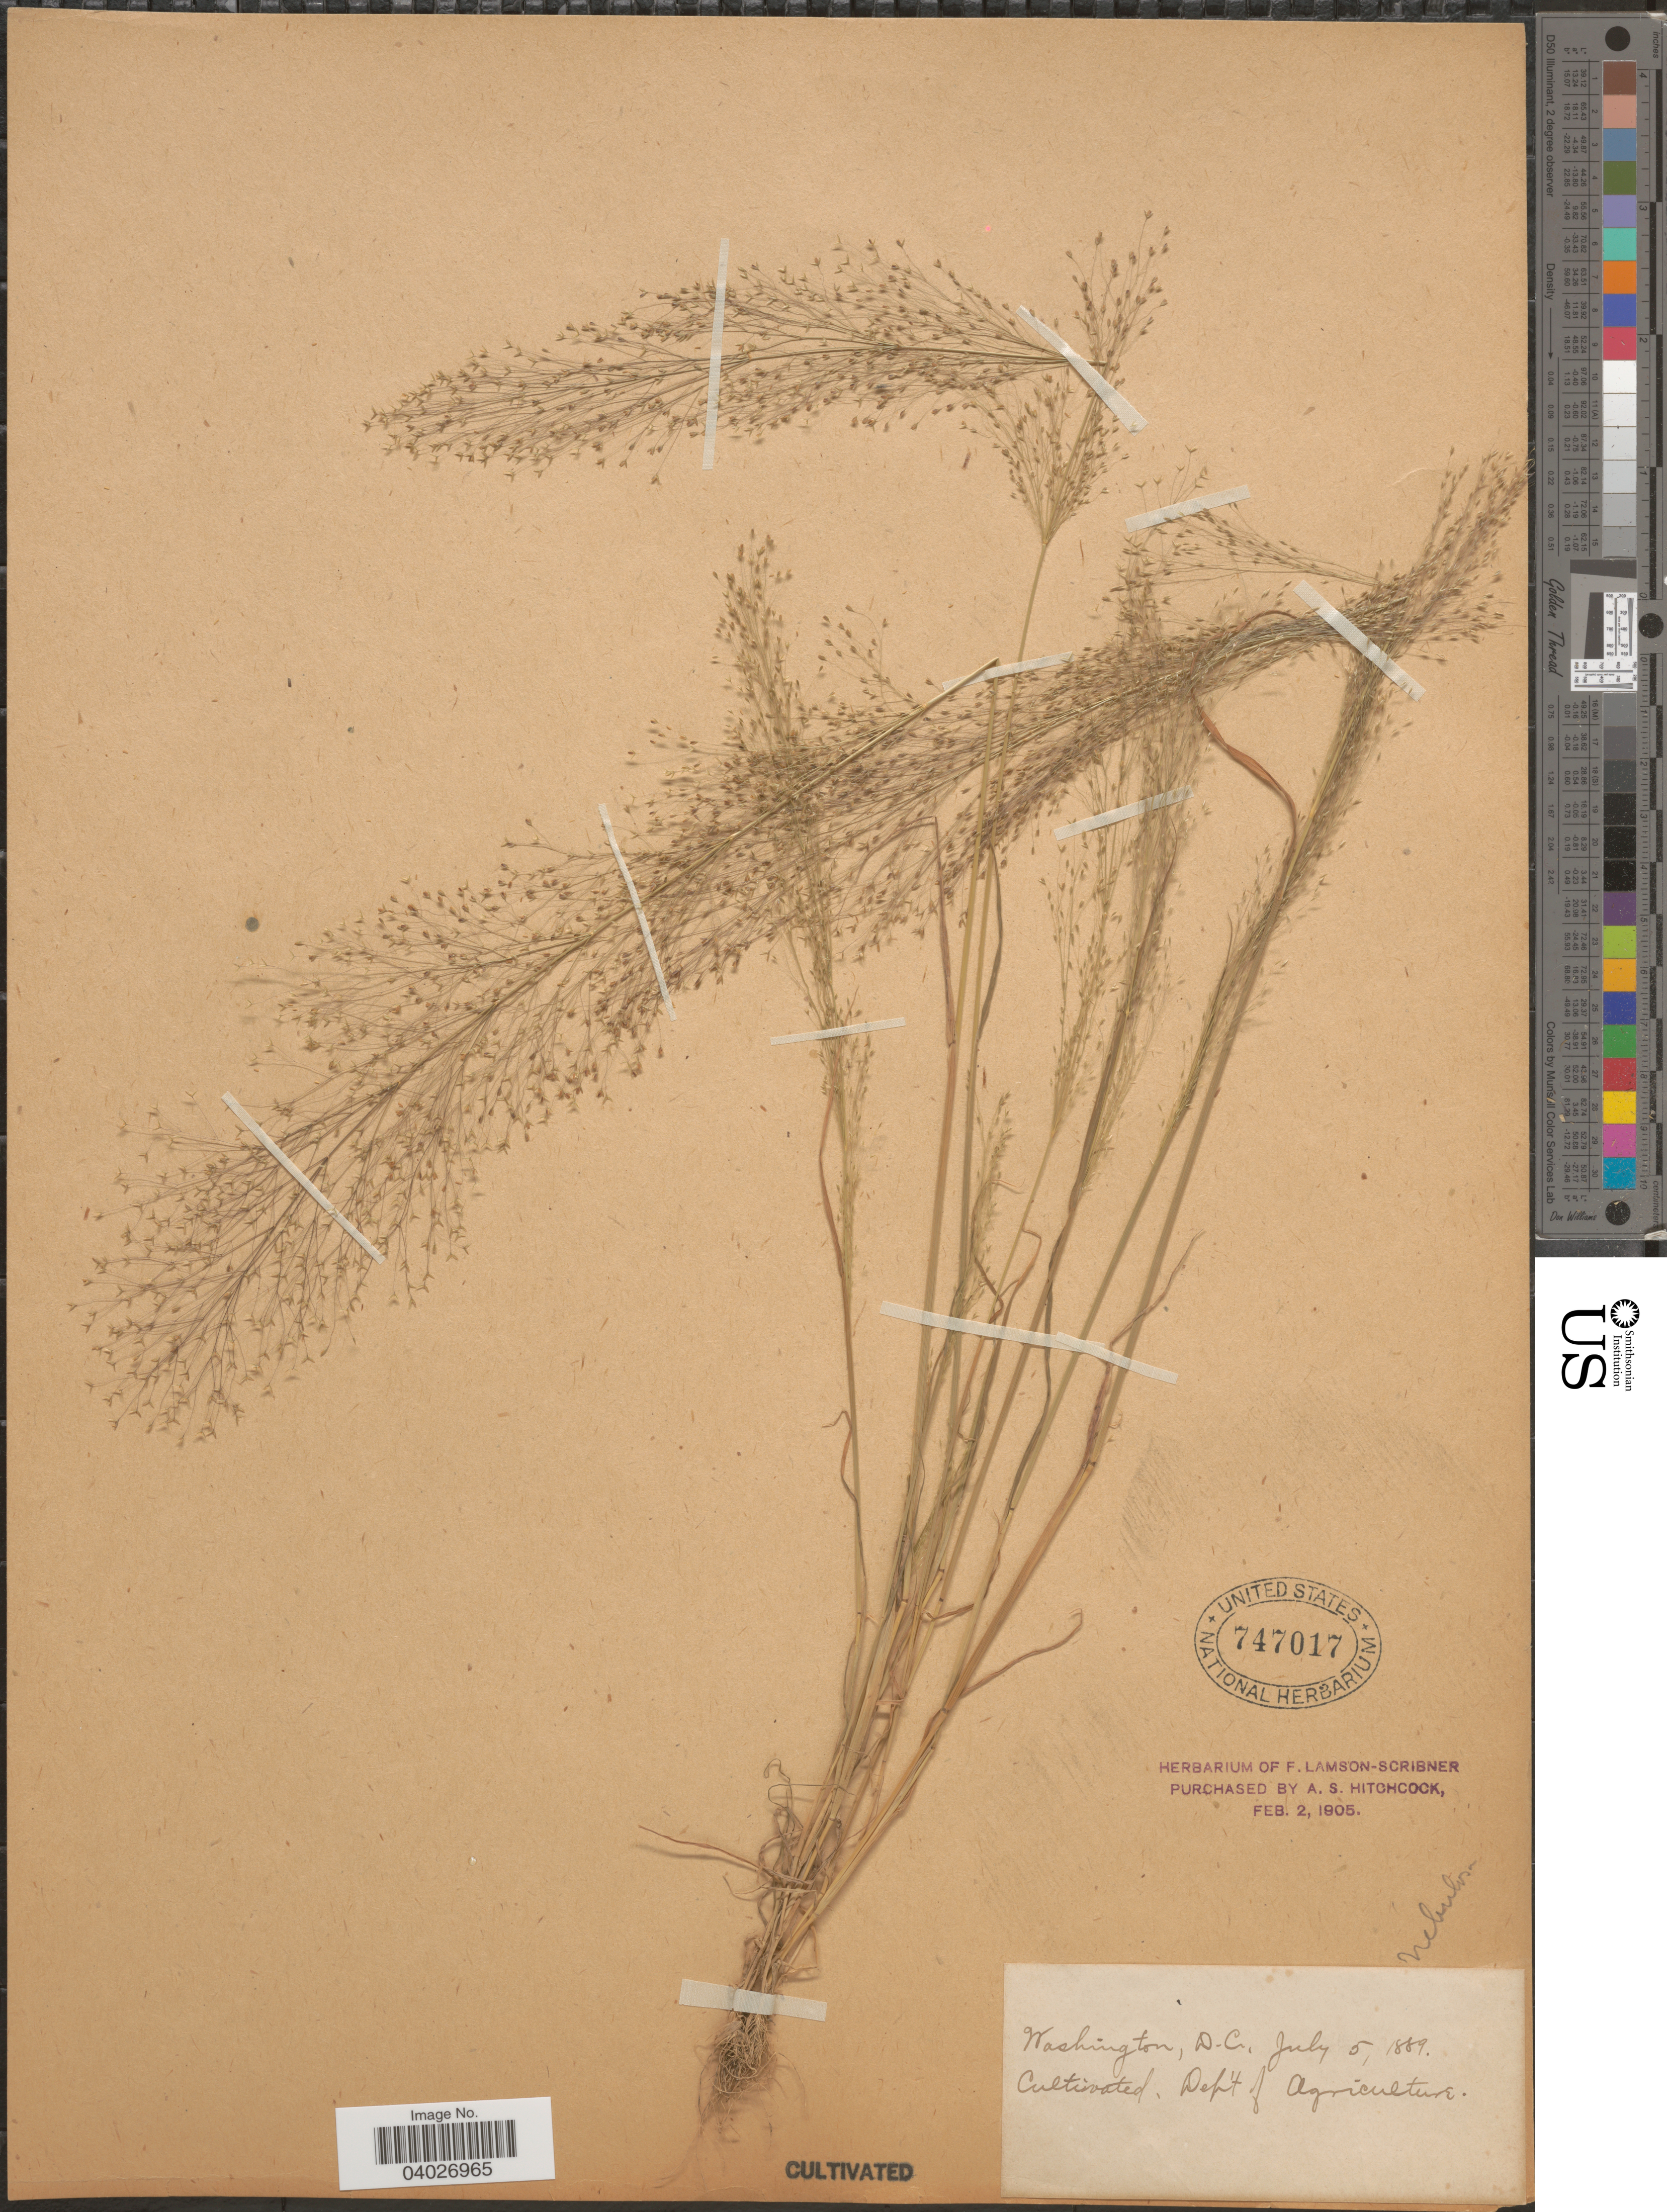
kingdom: Plantae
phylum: Tracheophyta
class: Liliopsida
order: Poales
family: Poaceae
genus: Agrostis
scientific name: Agrostis nebulosa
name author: Boiss. & Reut.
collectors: ex herb. F. Lamson Scribner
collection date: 1889-07-05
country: United States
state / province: District of Columbia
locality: Washington. Dept. of Agriculture.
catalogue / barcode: US 747017